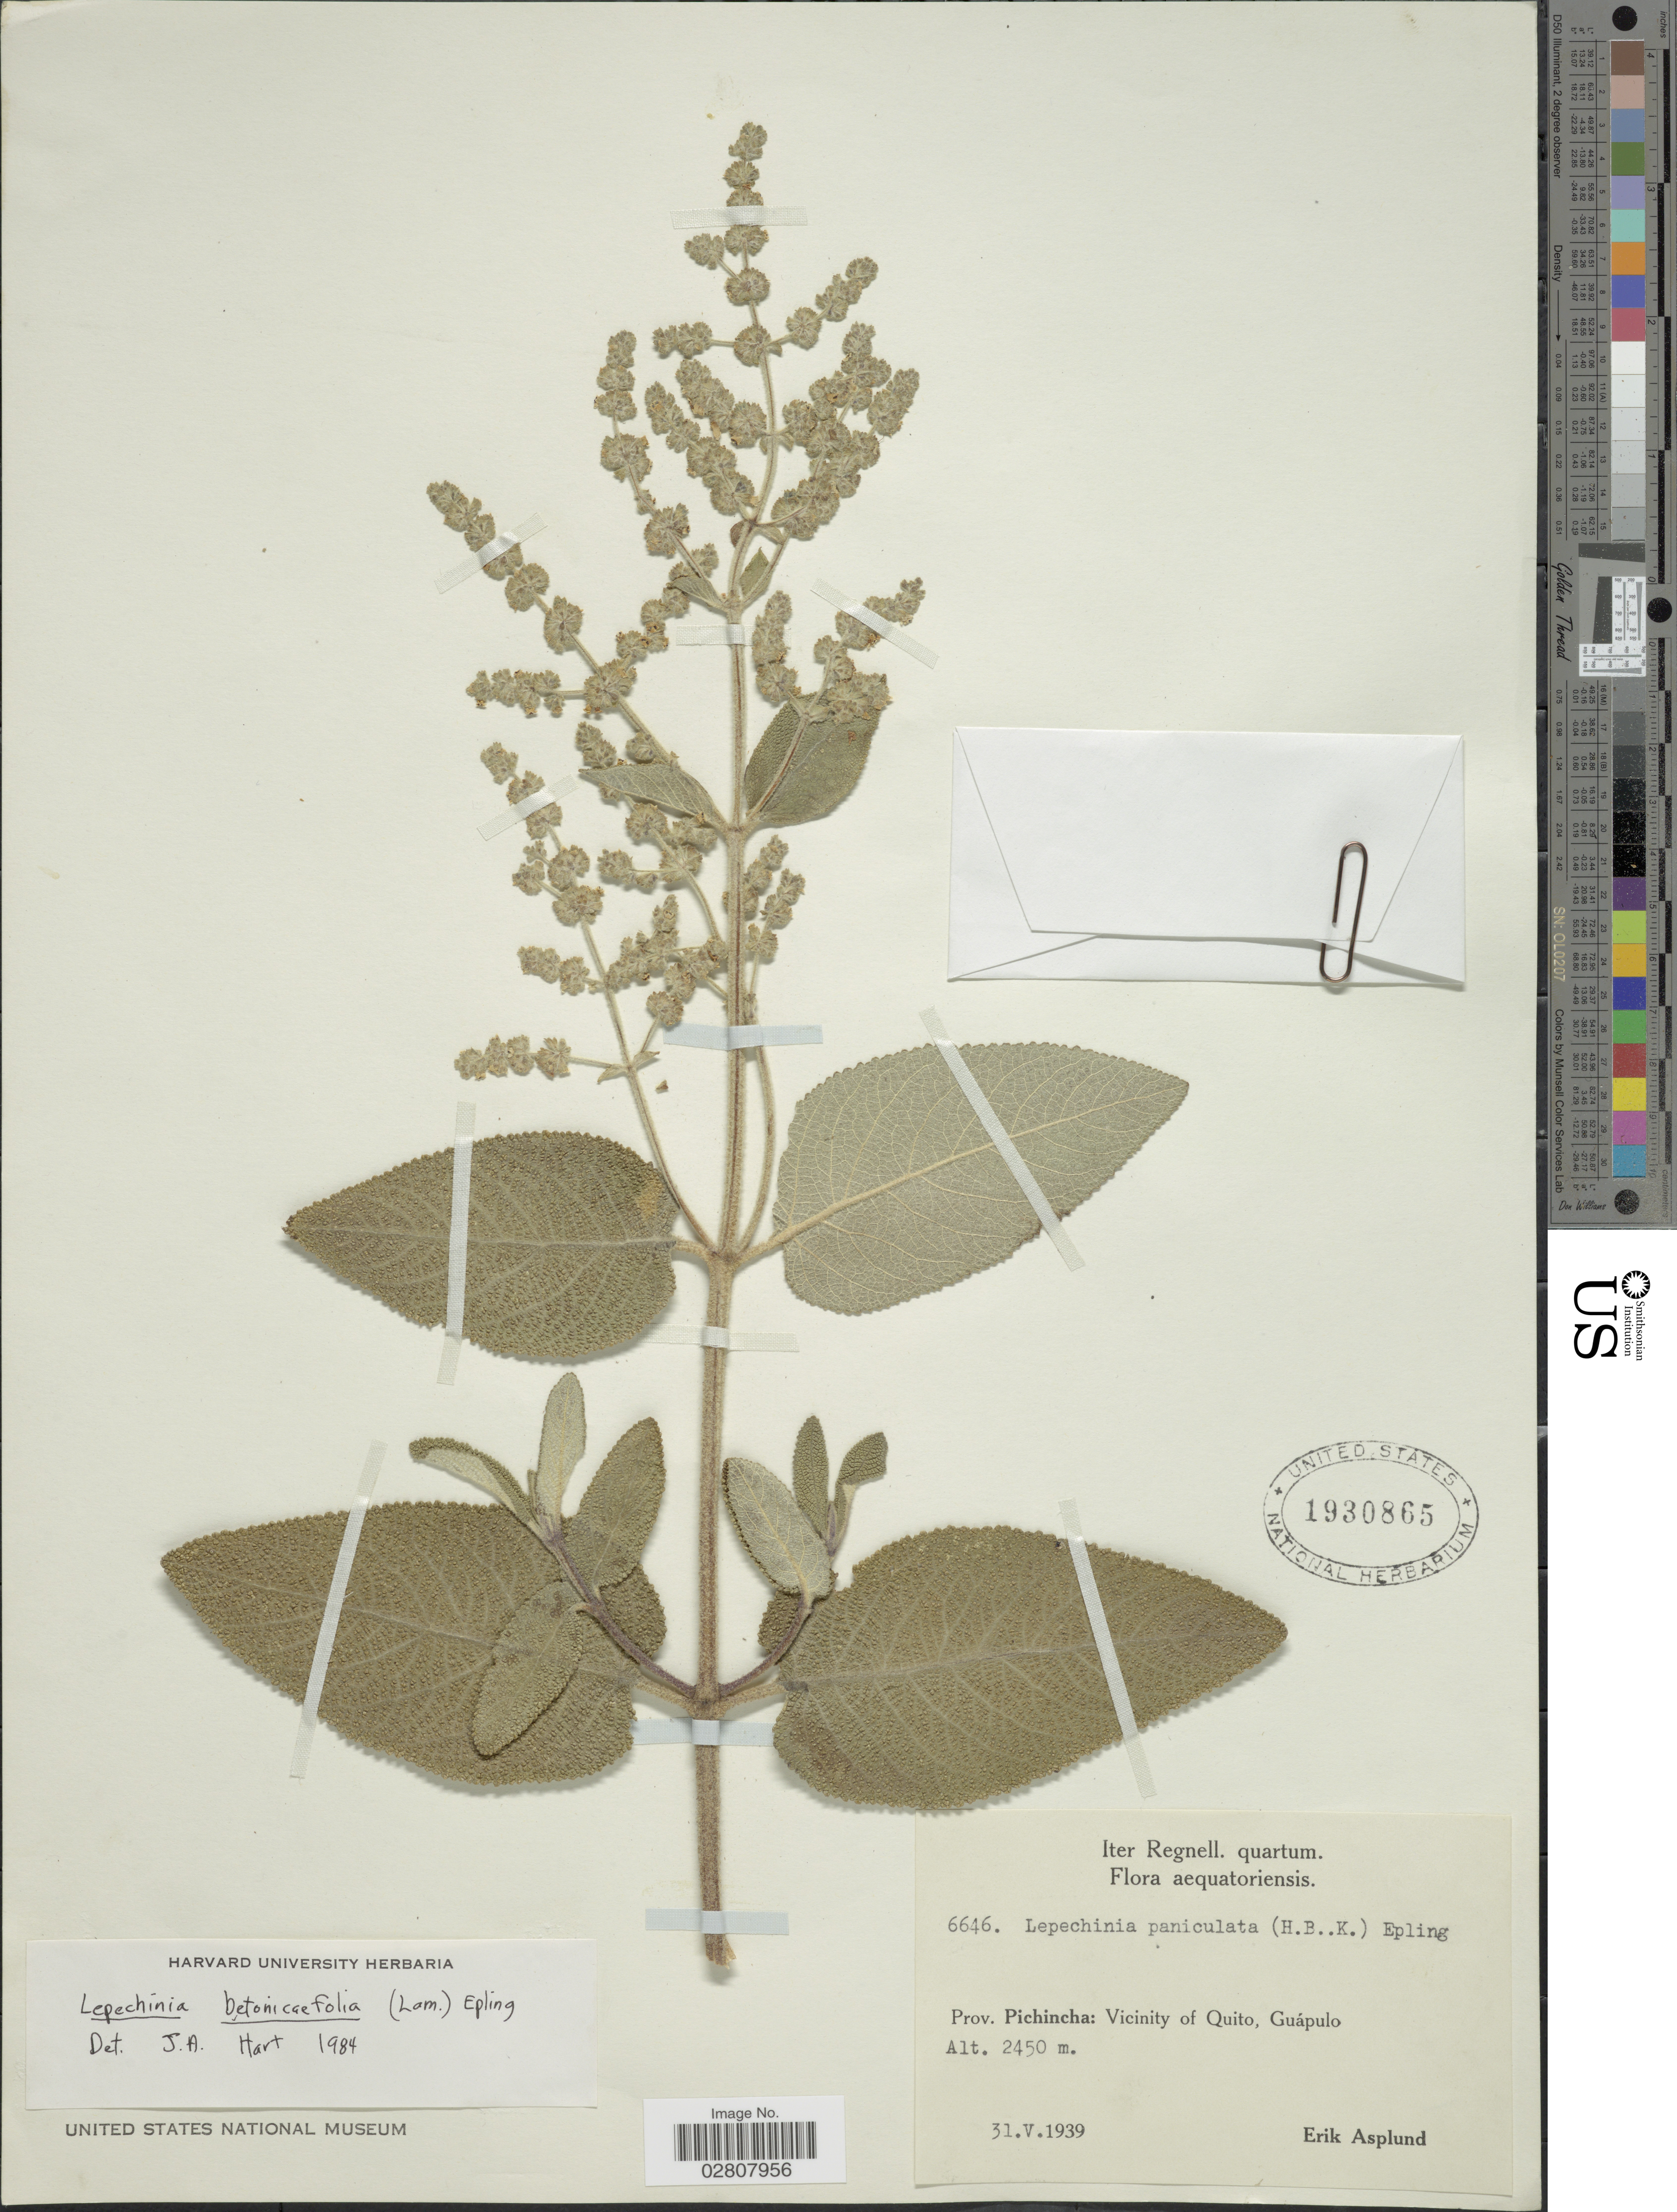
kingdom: Plantae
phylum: Tracheophyta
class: Magnoliopsida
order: Lamiales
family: Lamiaceae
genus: Lepechinia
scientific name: Lepechinia betonicifolia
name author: (Lam.) Epling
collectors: E. Asplund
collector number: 6646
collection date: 1939-05-31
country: Ecuador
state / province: Pichincha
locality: Vicinity of Quito, Guápulo.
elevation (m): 2450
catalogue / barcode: US 1930865